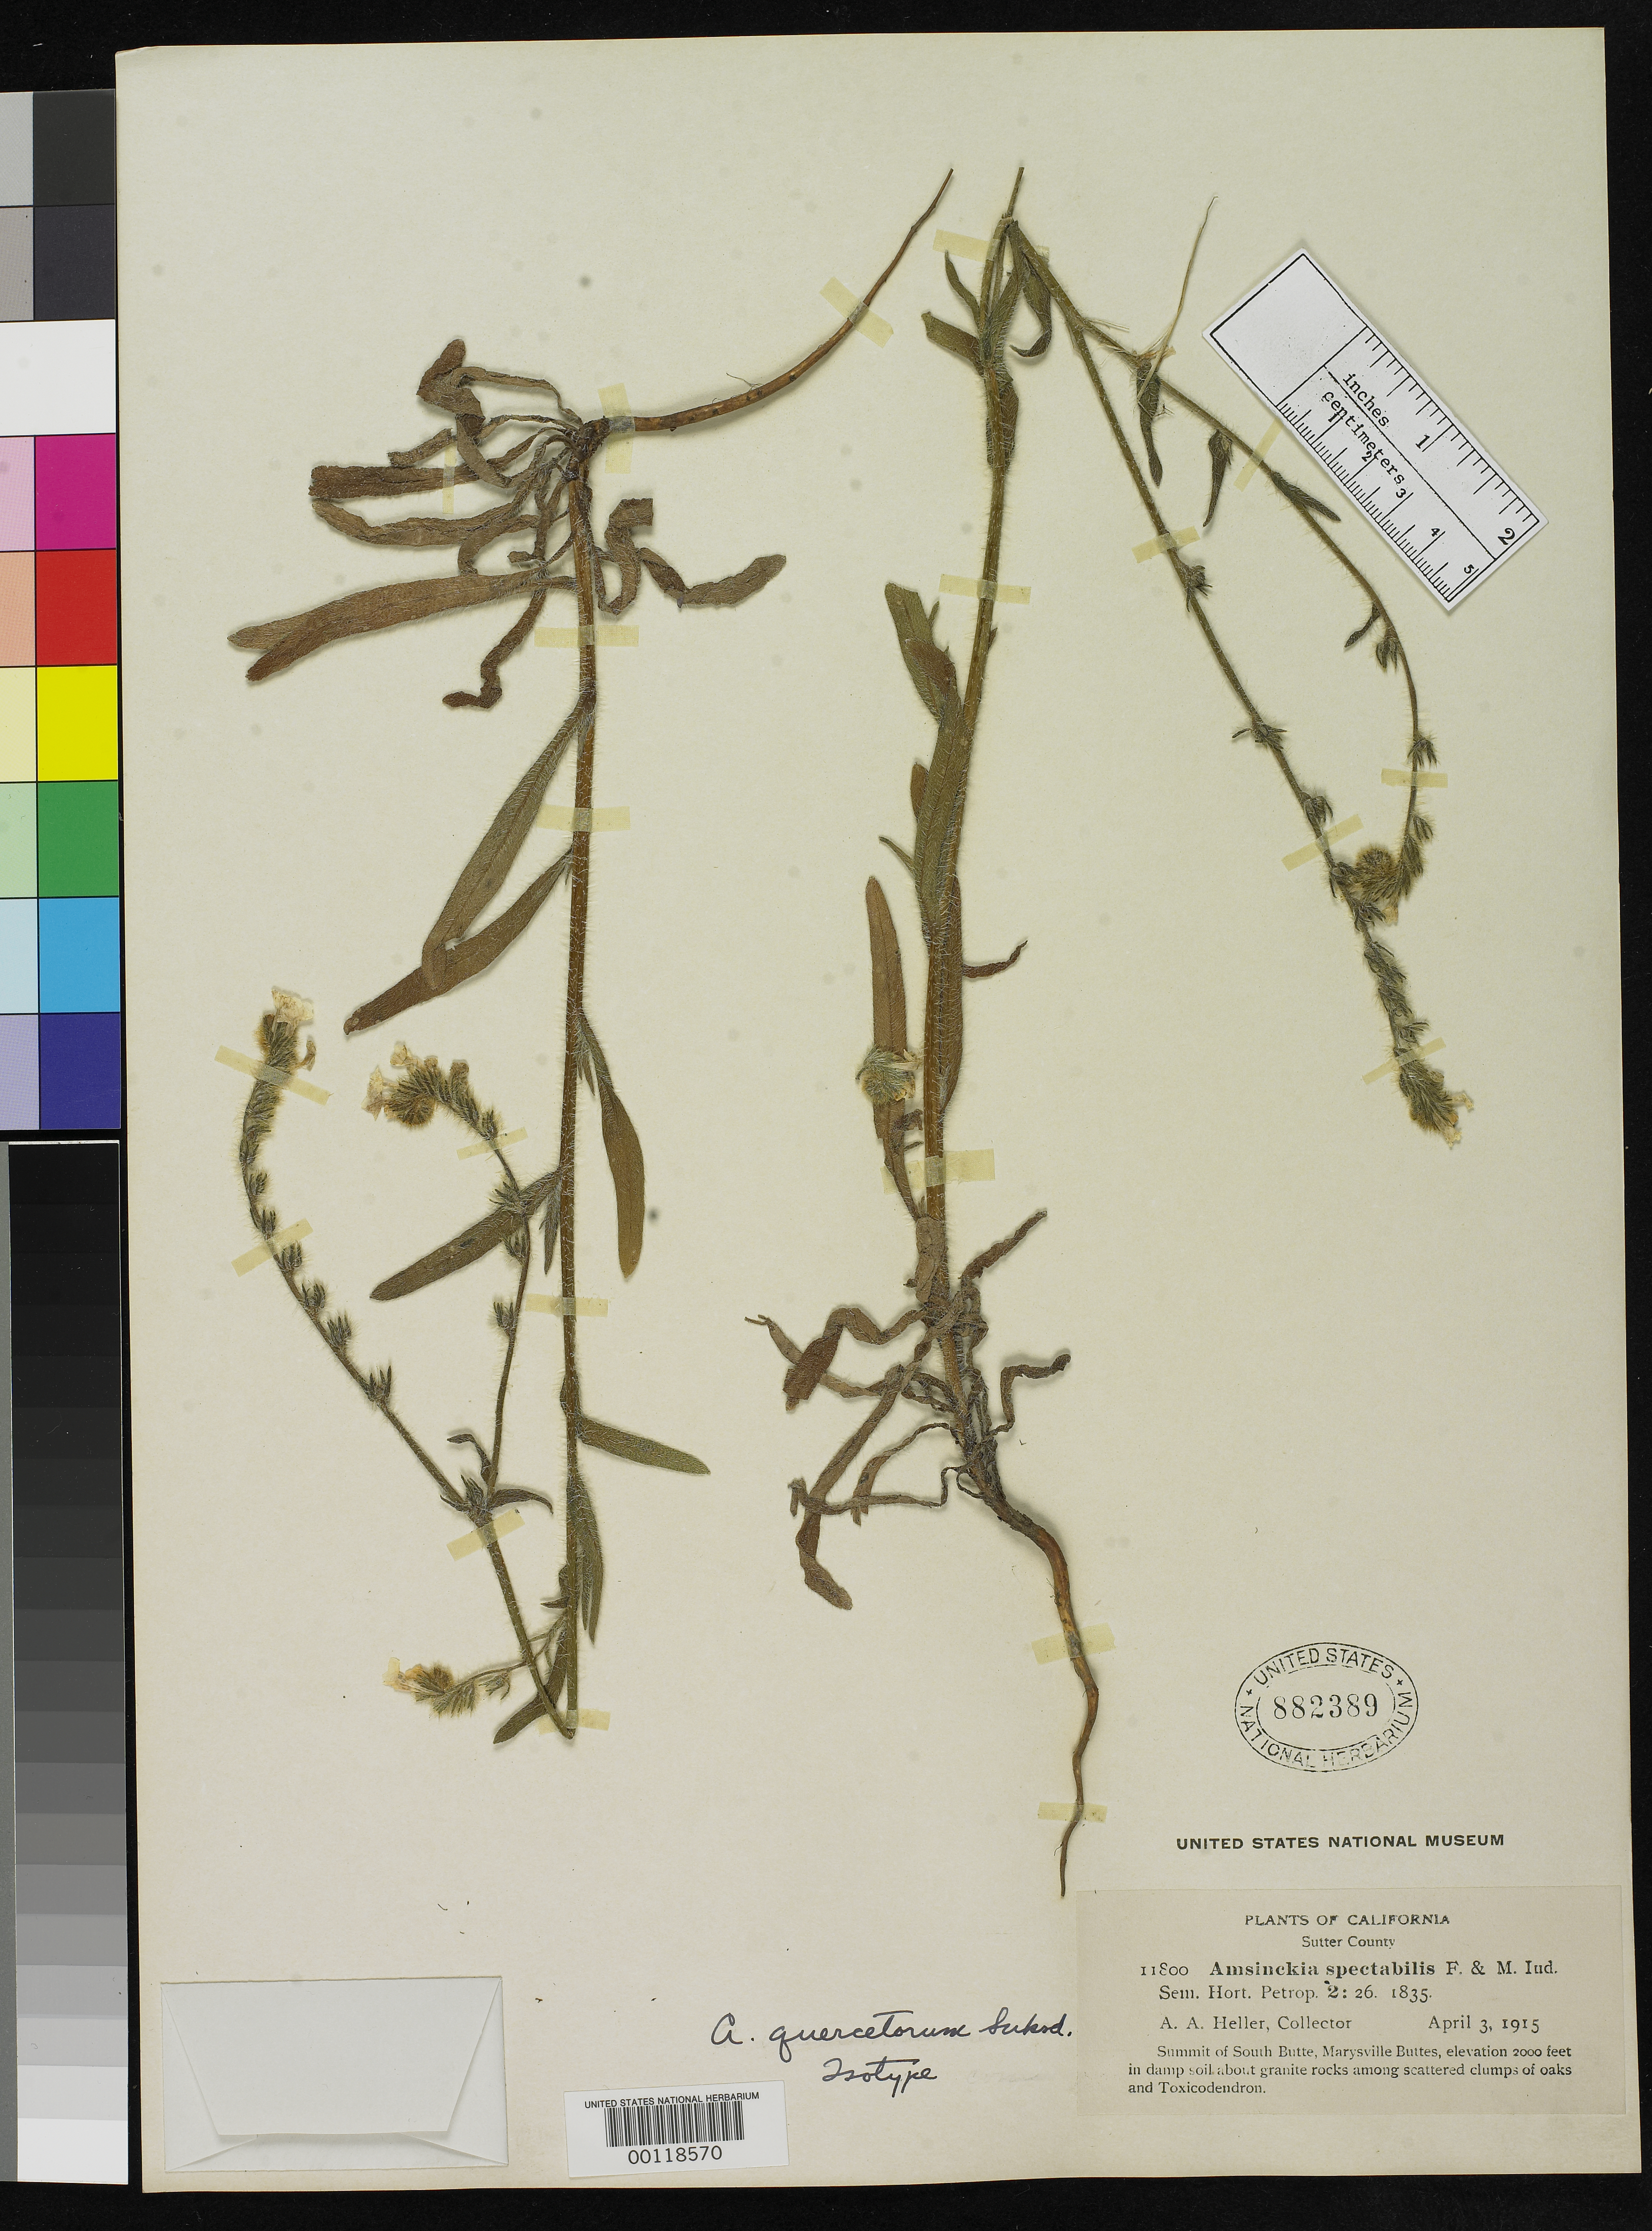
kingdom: Plantae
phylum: Tracheophyta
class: Magnoliopsida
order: Boraginales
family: Boraginaceae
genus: Amsinckia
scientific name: Amsinckia quercetorum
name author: Suksd.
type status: Isosyntype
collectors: A. A. Heller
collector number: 11800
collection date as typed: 03 Apr 1915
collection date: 1915-04-03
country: United States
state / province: California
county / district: Sutter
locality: Marysville.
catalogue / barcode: US 882389